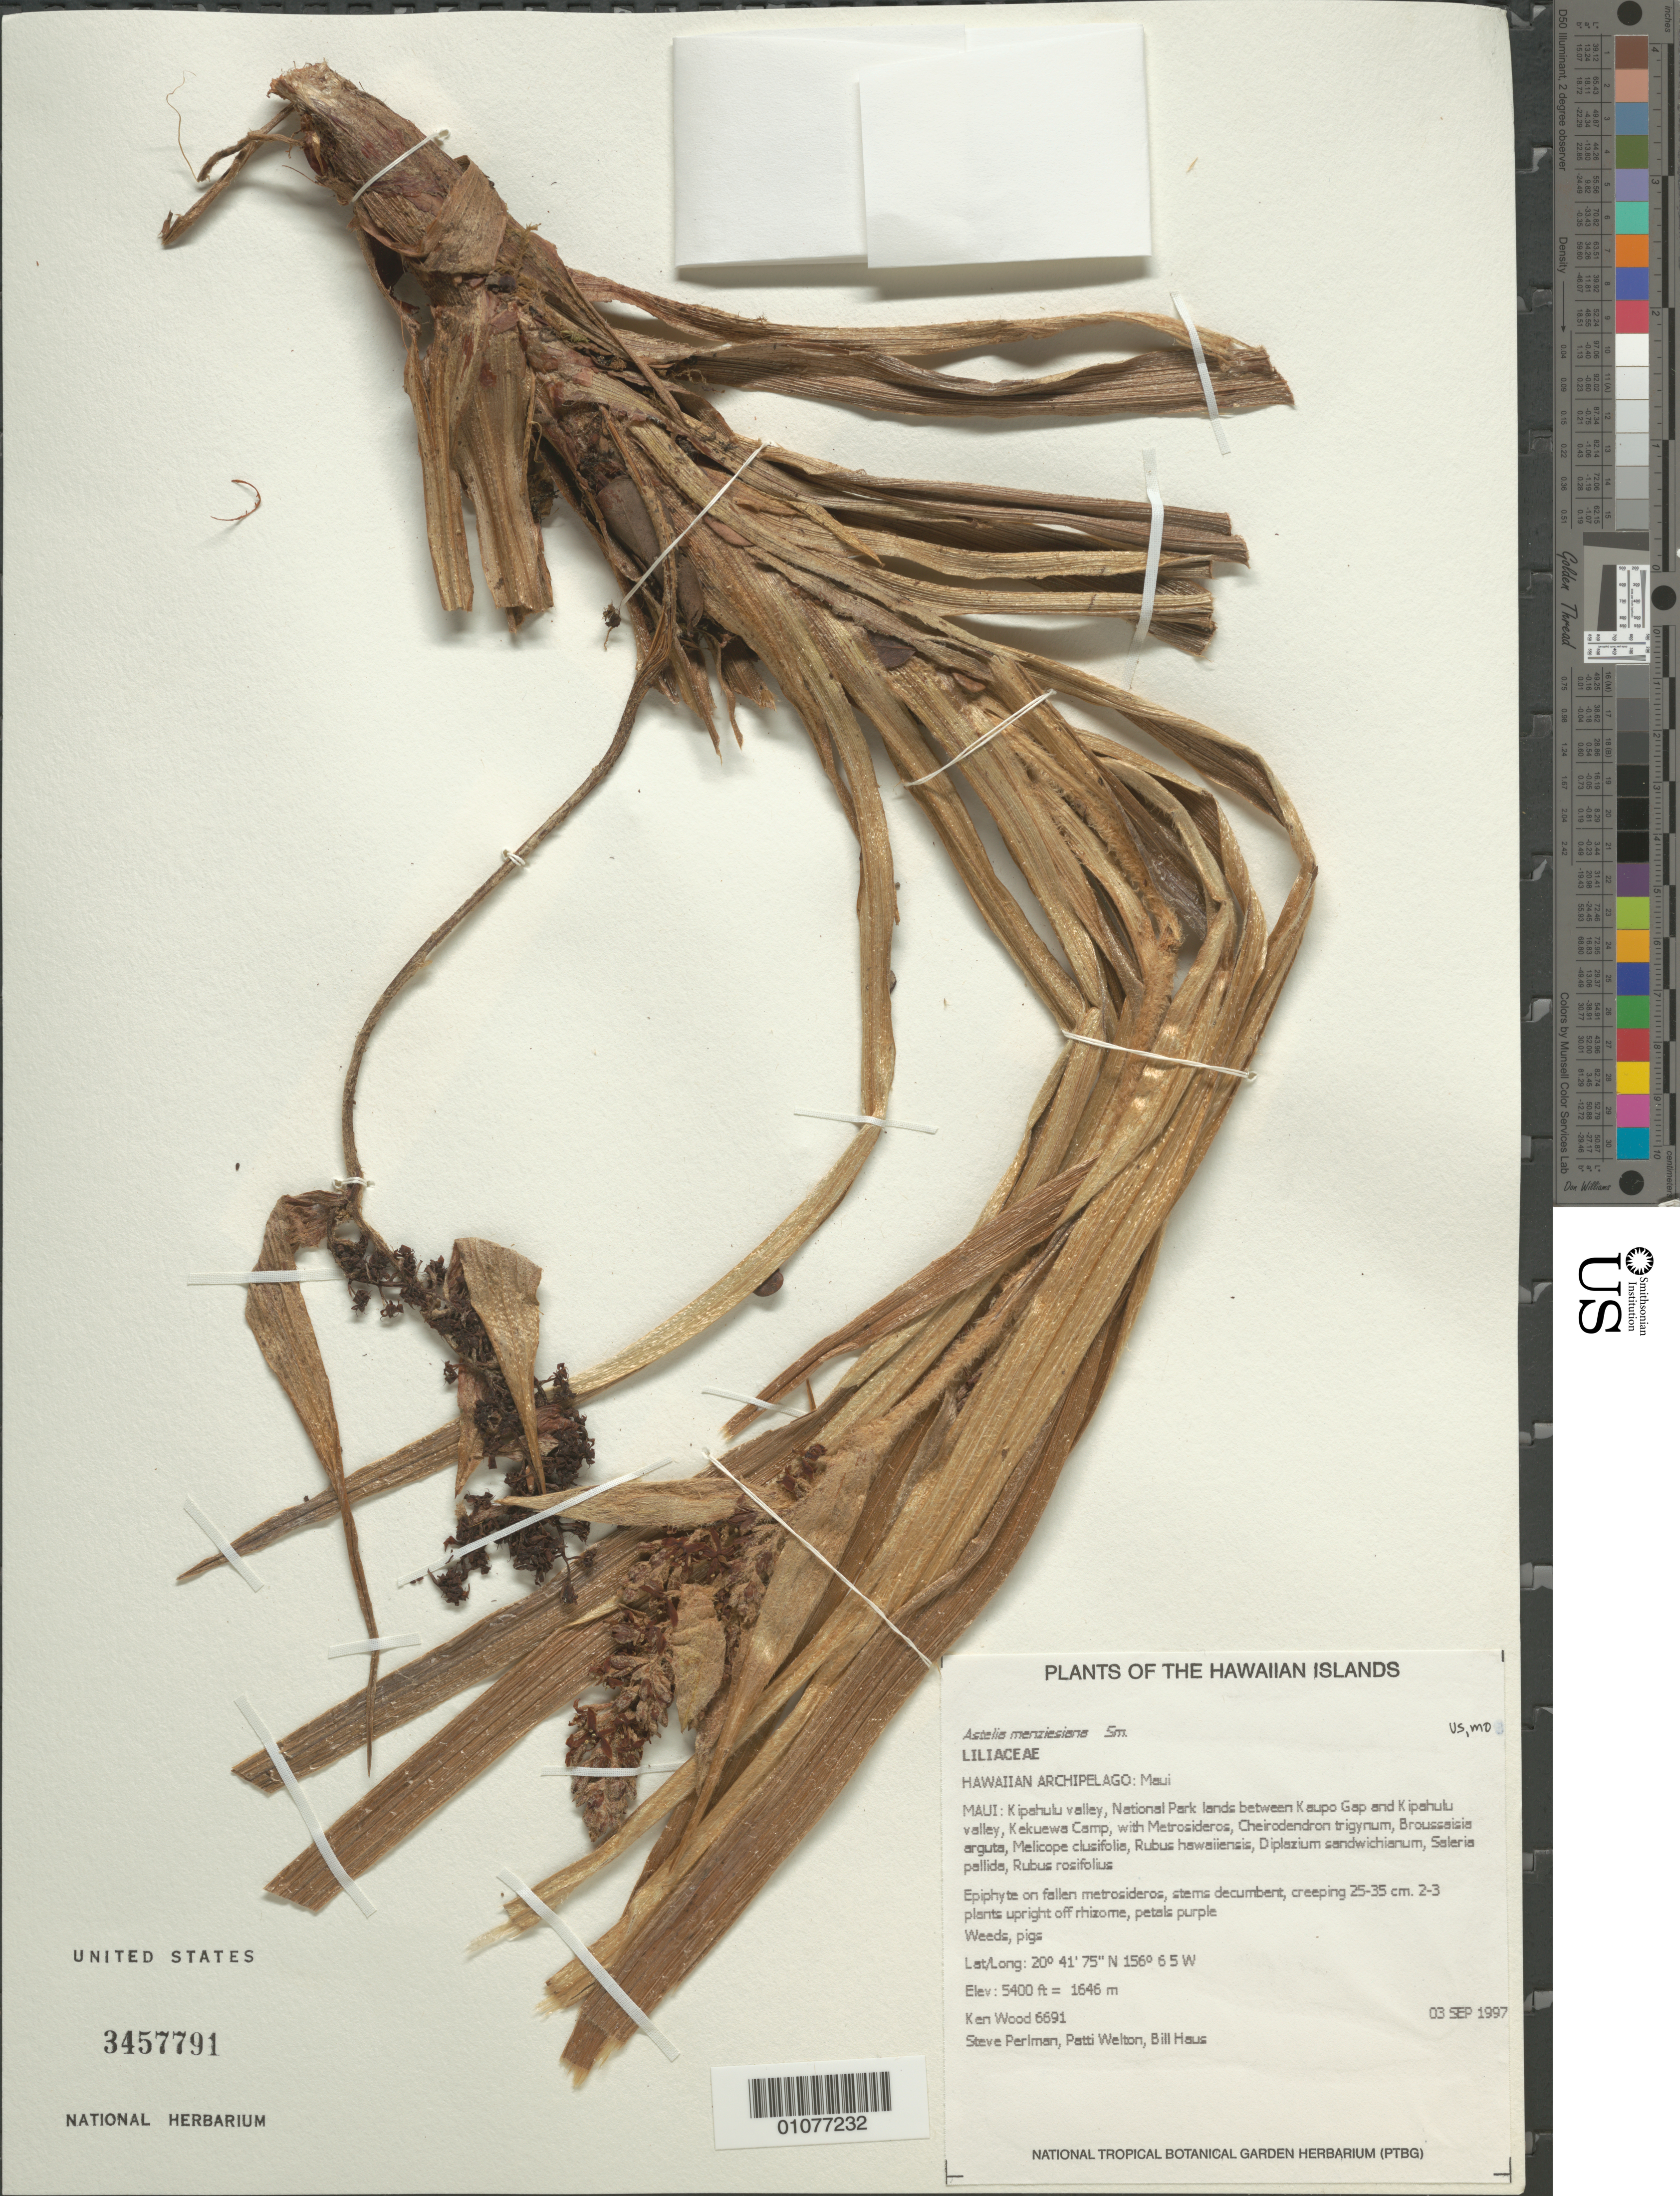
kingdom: Plantae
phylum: Tracheophyta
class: Liliopsida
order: Asparagales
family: Asteliaceae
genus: Astelia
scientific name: Astelia menziesiana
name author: Sm.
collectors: K. R. Wood, S. P. Perlman, P. Welton & B. Haus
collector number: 6691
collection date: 1997-09-03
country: United States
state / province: Hawaii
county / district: Maui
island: Maui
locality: Kipahulu valley, National Park lands between Kaupo Gap and Kipahulu valley, Kekuewa Camp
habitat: weeds, pigs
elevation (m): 1646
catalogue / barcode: US 3457791